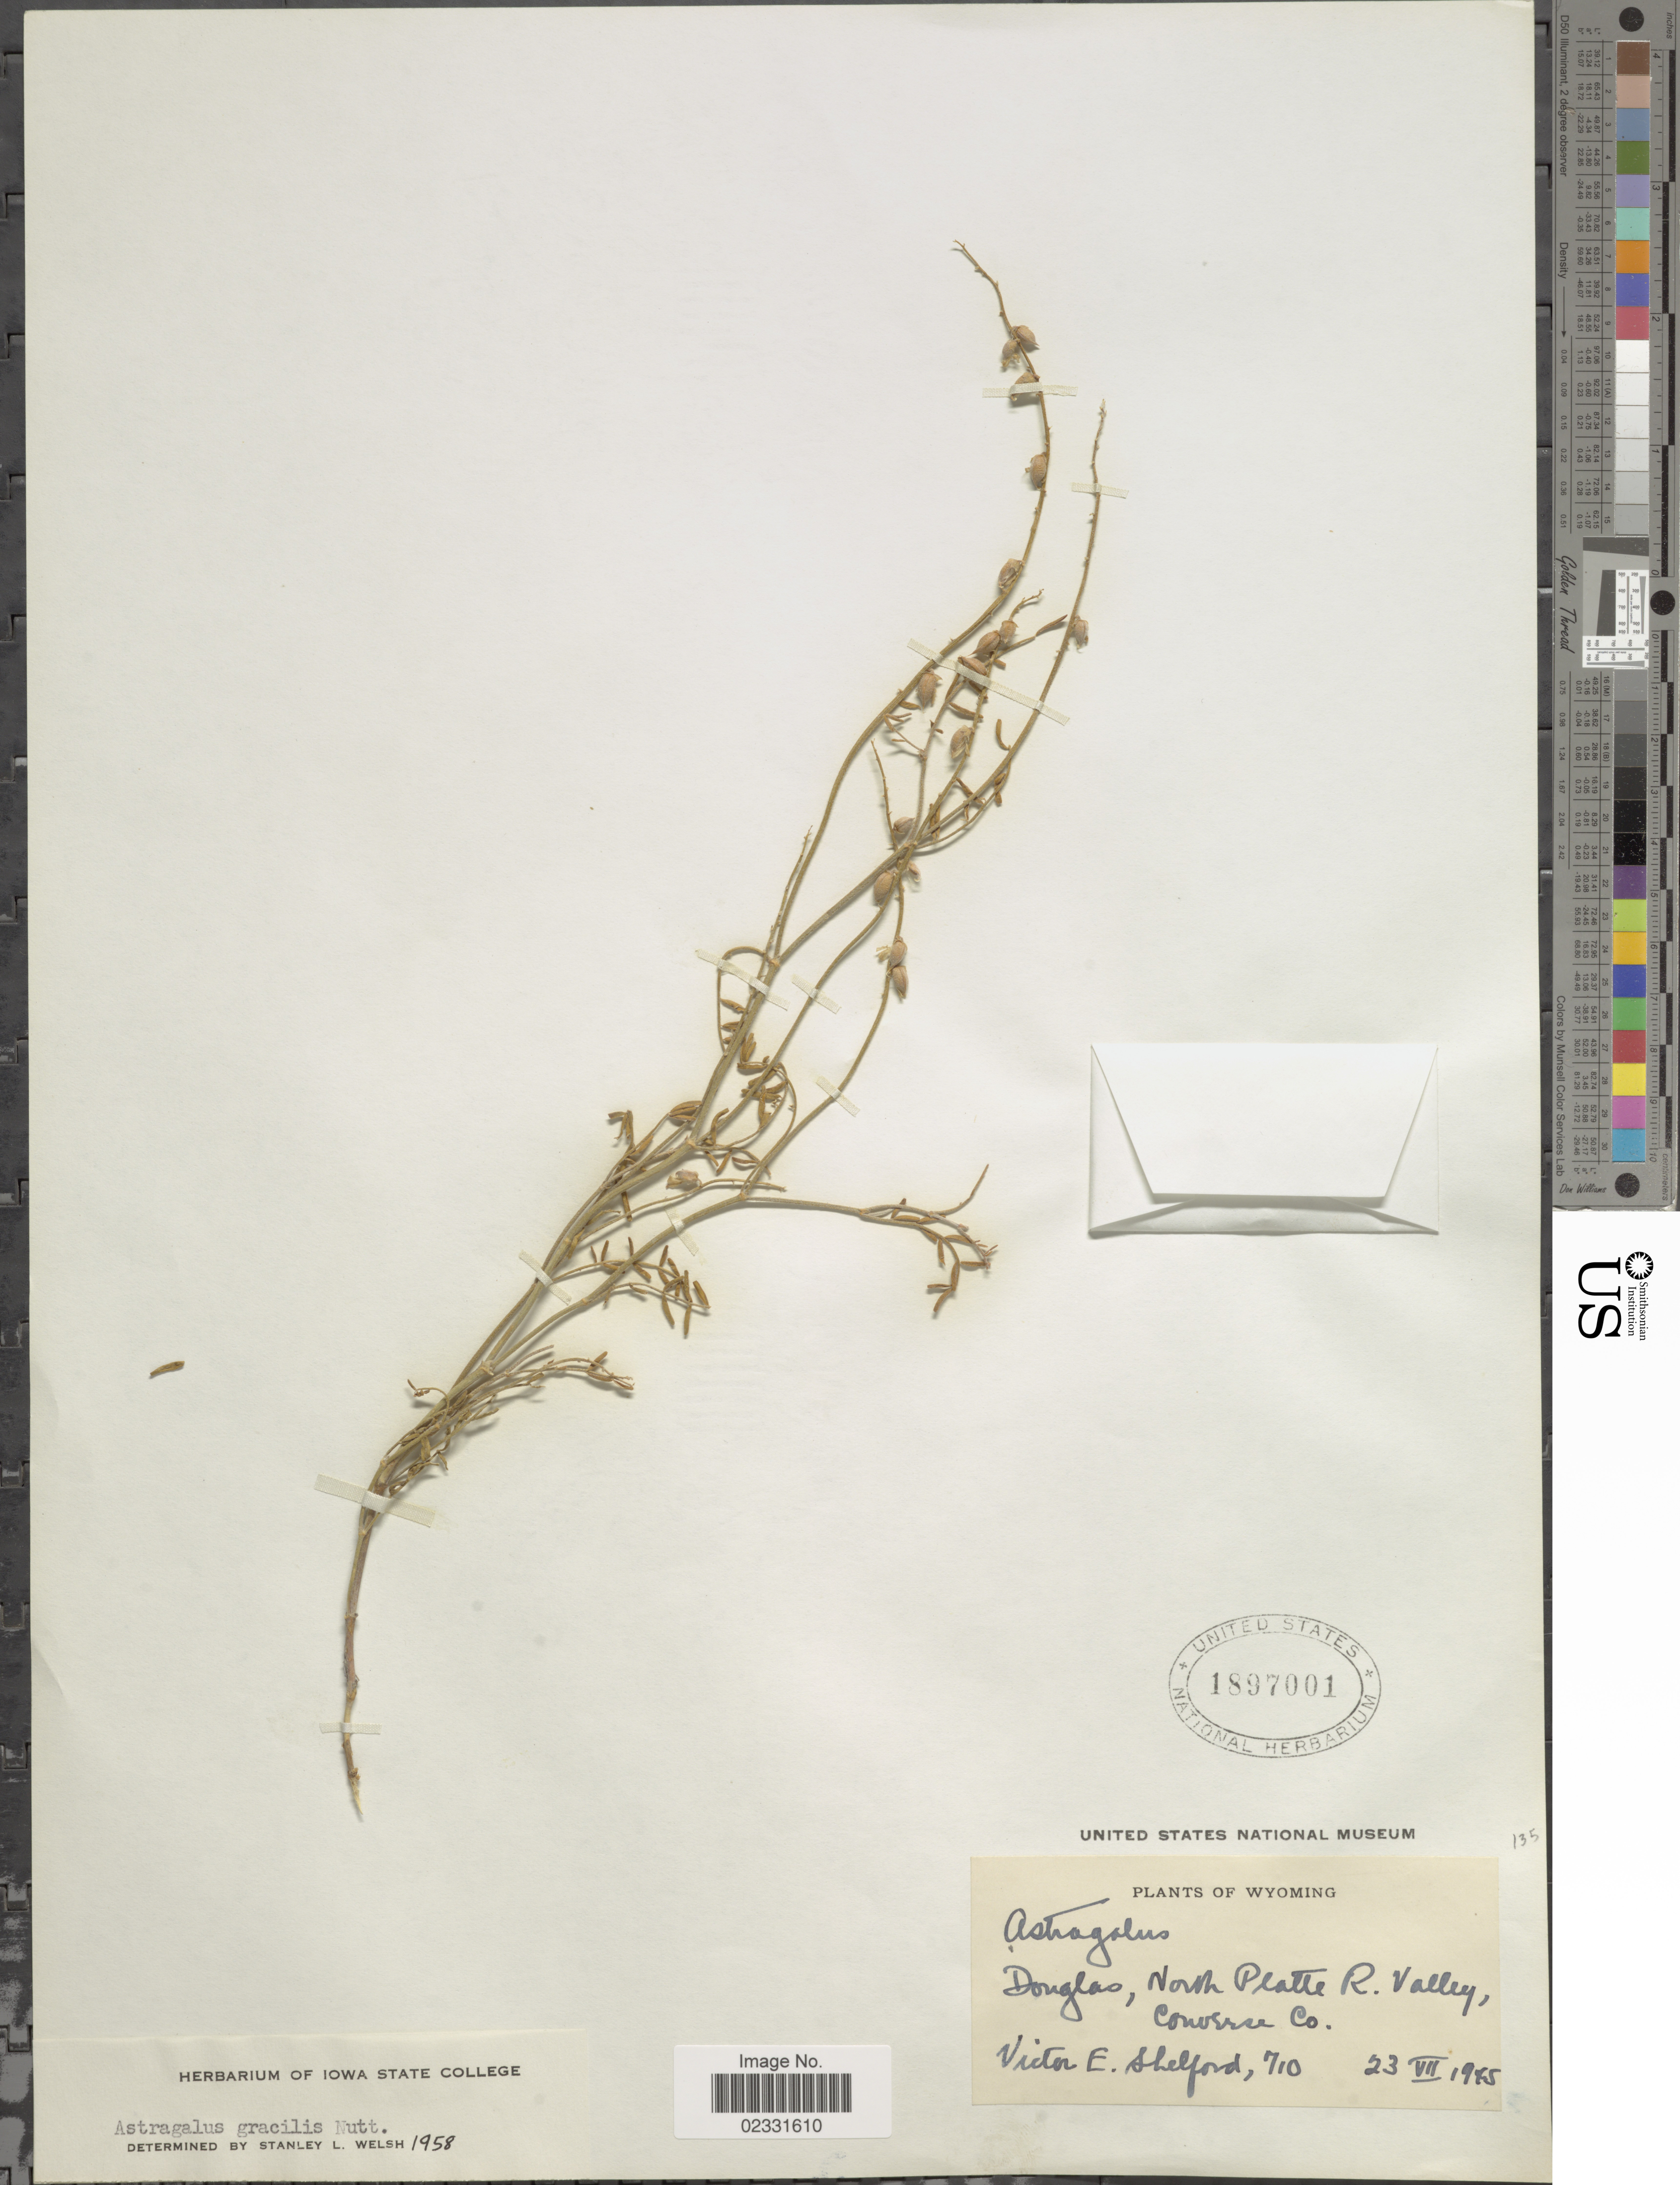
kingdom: Plantae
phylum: Tracheophyta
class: Magnoliopsida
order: Fabales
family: Fabaceae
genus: Astragalus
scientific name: Astragalus gracilis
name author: Nutt.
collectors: V. Shelford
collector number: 710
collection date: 1975-07-23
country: United States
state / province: Wyoming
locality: Douglas, North Platte R. Valley, Conorrse Co.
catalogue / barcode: US 1897001